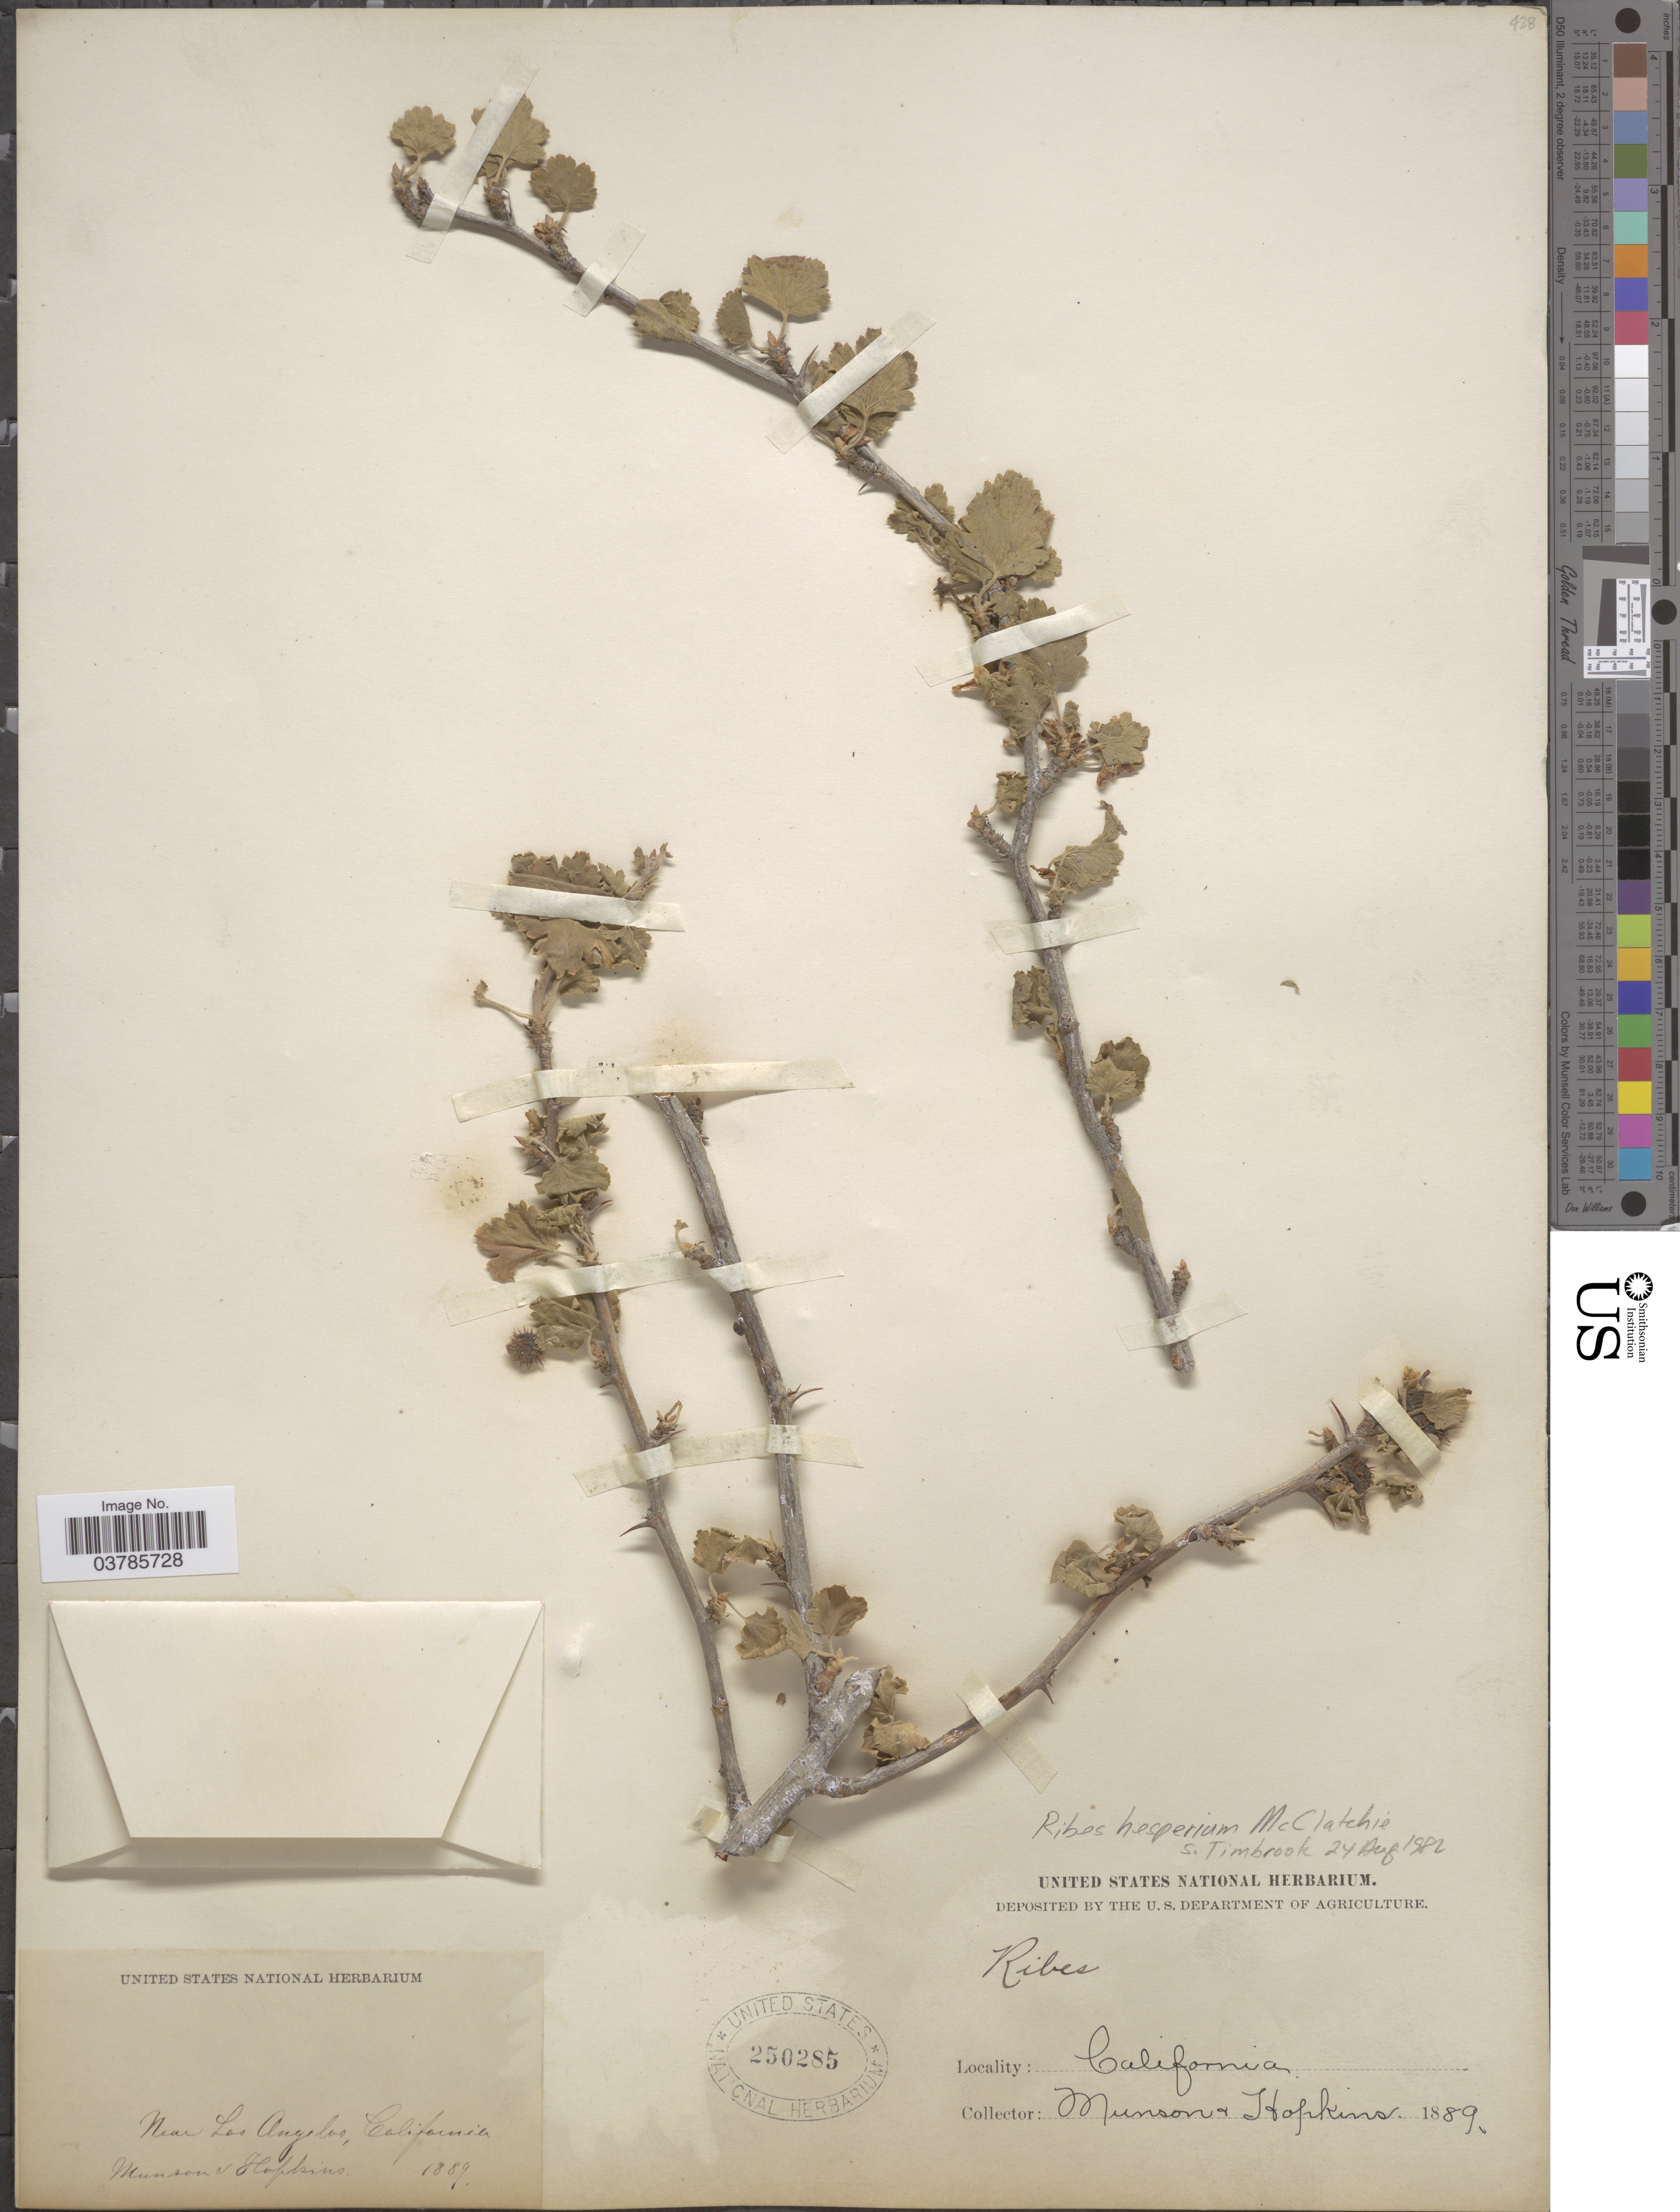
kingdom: Plantae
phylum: Tracheophyta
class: Magnoliopsida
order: Saxifragales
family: Grossulariaceae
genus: Ribes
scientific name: Ribes californicum var. hesperium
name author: (McClatchie) Jeps.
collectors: Munson & -- Hopkins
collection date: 1889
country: United States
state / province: California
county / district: Los Angeles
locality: Near Los Angeles.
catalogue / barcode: US 250285